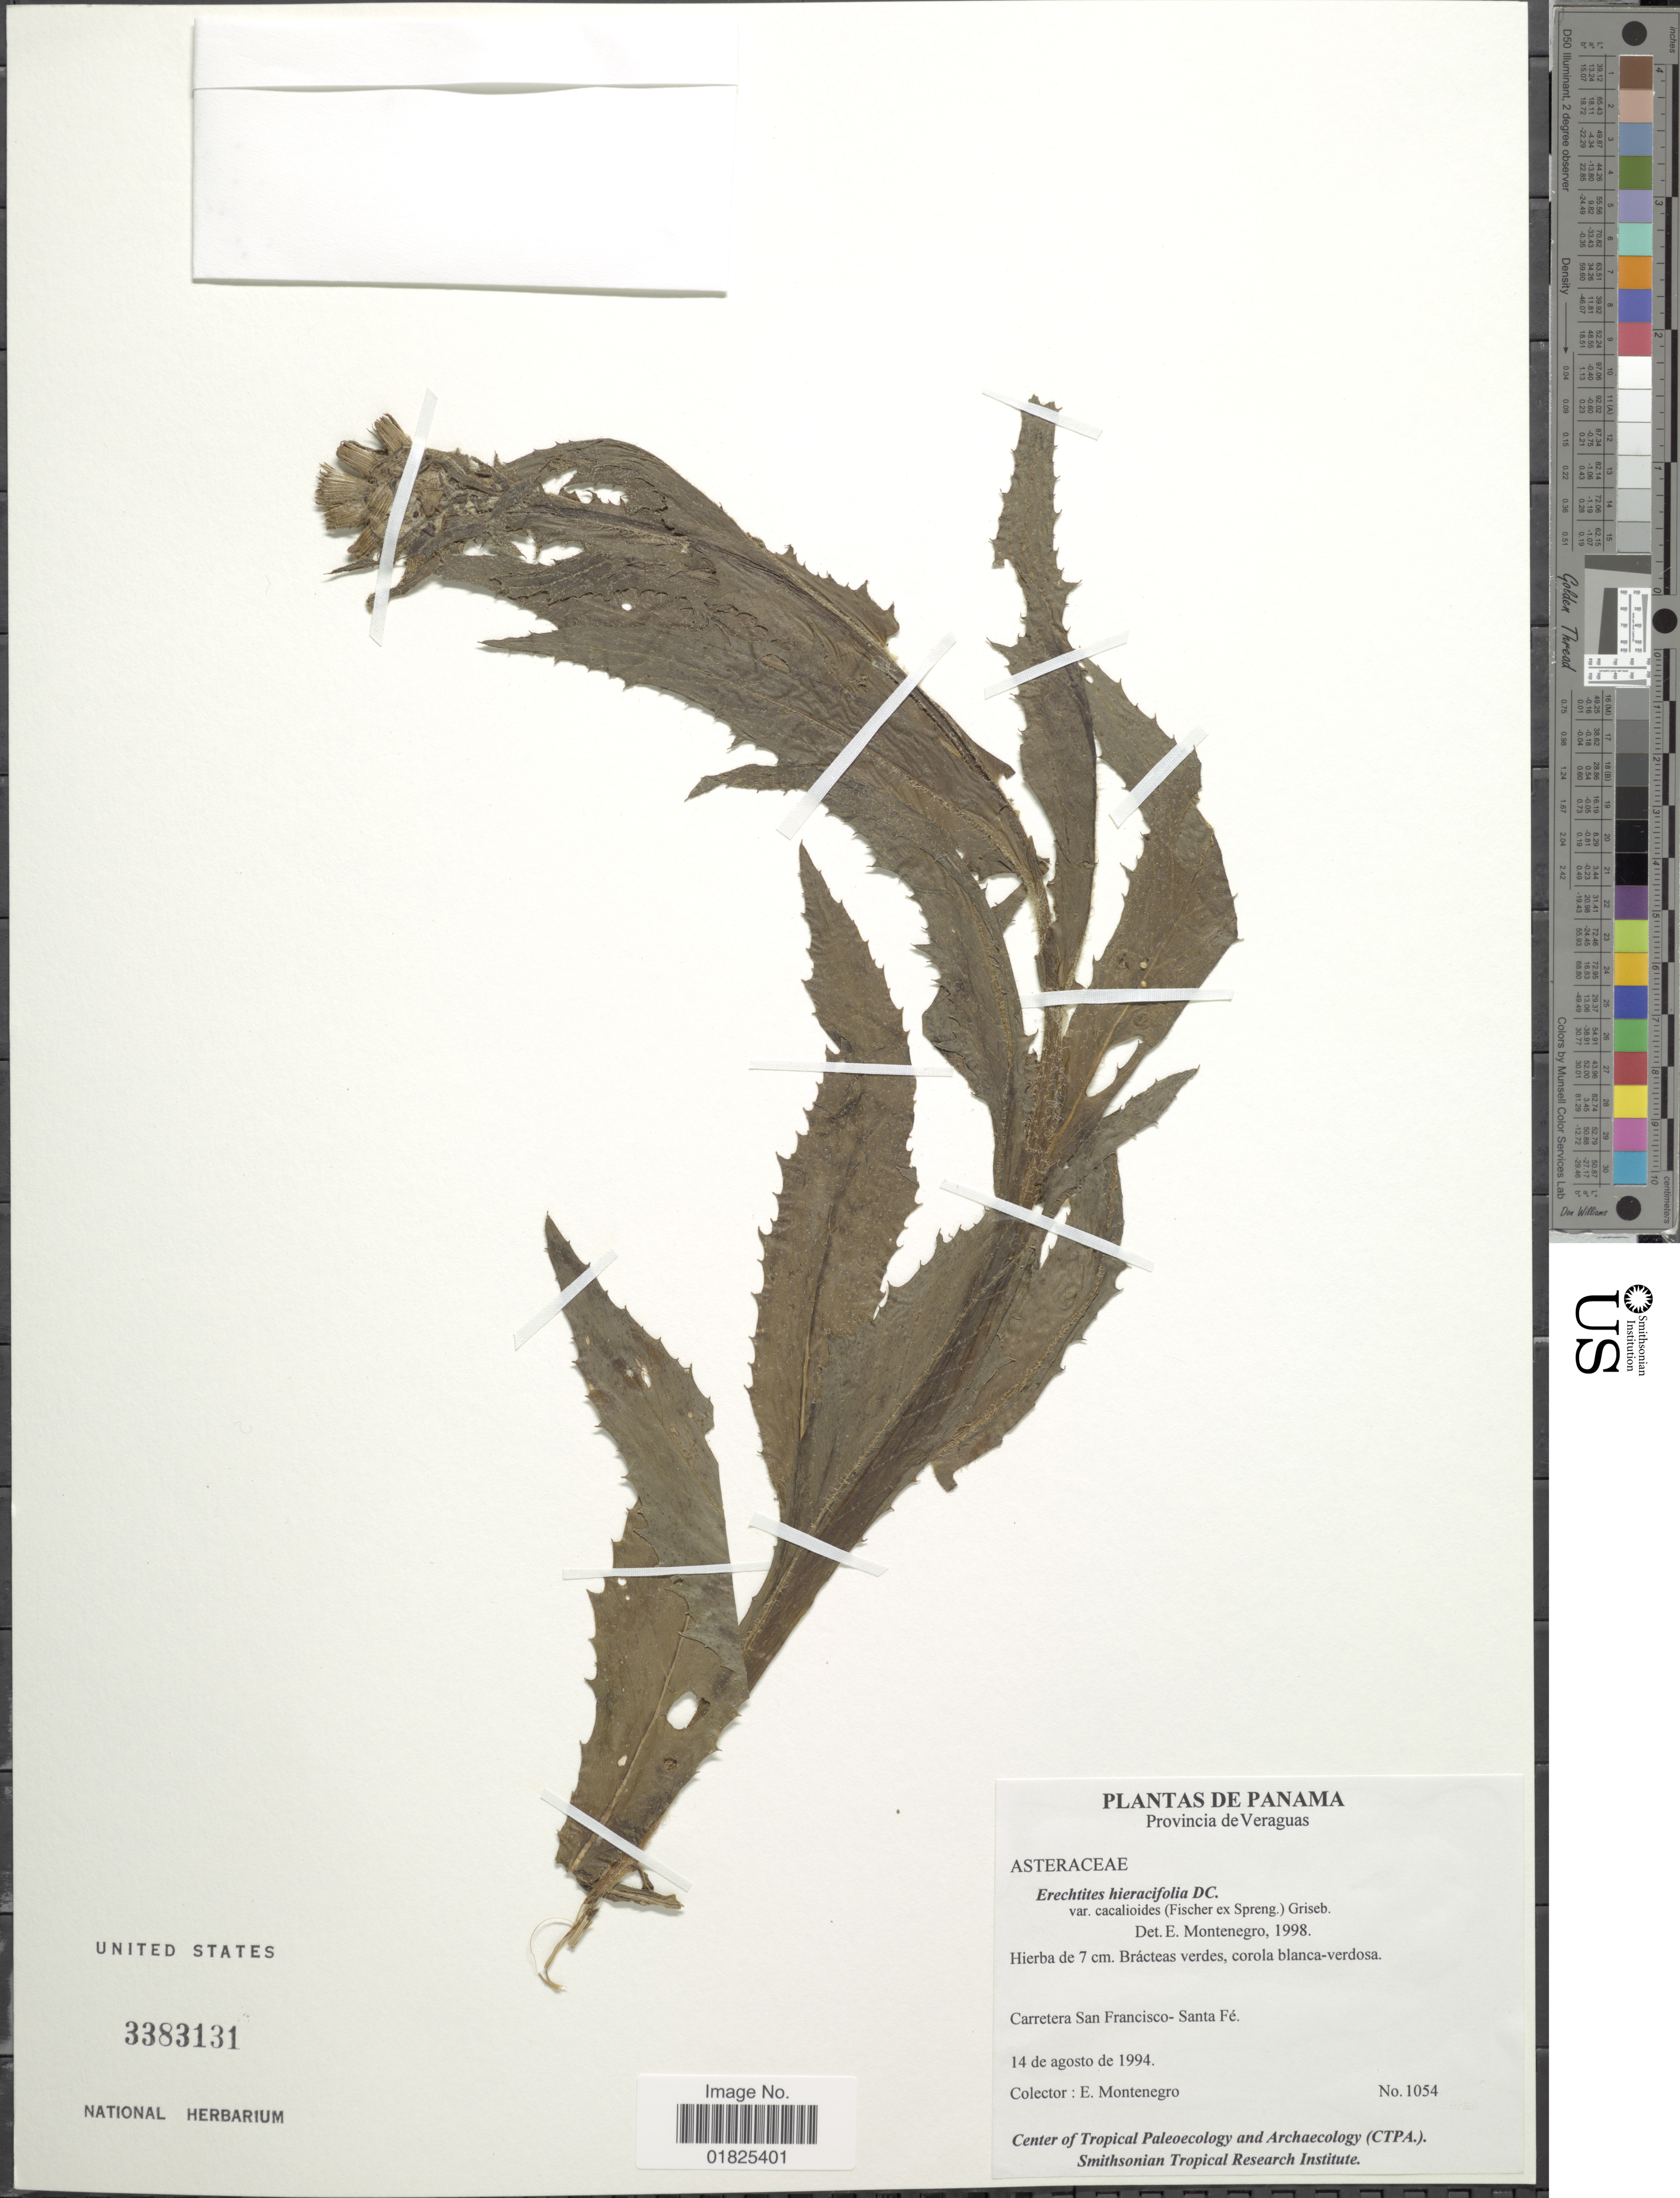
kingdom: Plantae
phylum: Tracheophyta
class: Magnoliopsida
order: Asterales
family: Asteraceae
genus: Erechtites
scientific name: Erechtites hieraciifolius var. cacaliodes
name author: (Fisch. ex Spreng.) Less. ex Griseb.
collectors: E. Montenegro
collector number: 1054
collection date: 1994-08-14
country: Panama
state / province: Veraguas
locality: Caretera San Francisco - Santa Fe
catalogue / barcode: US 3383131